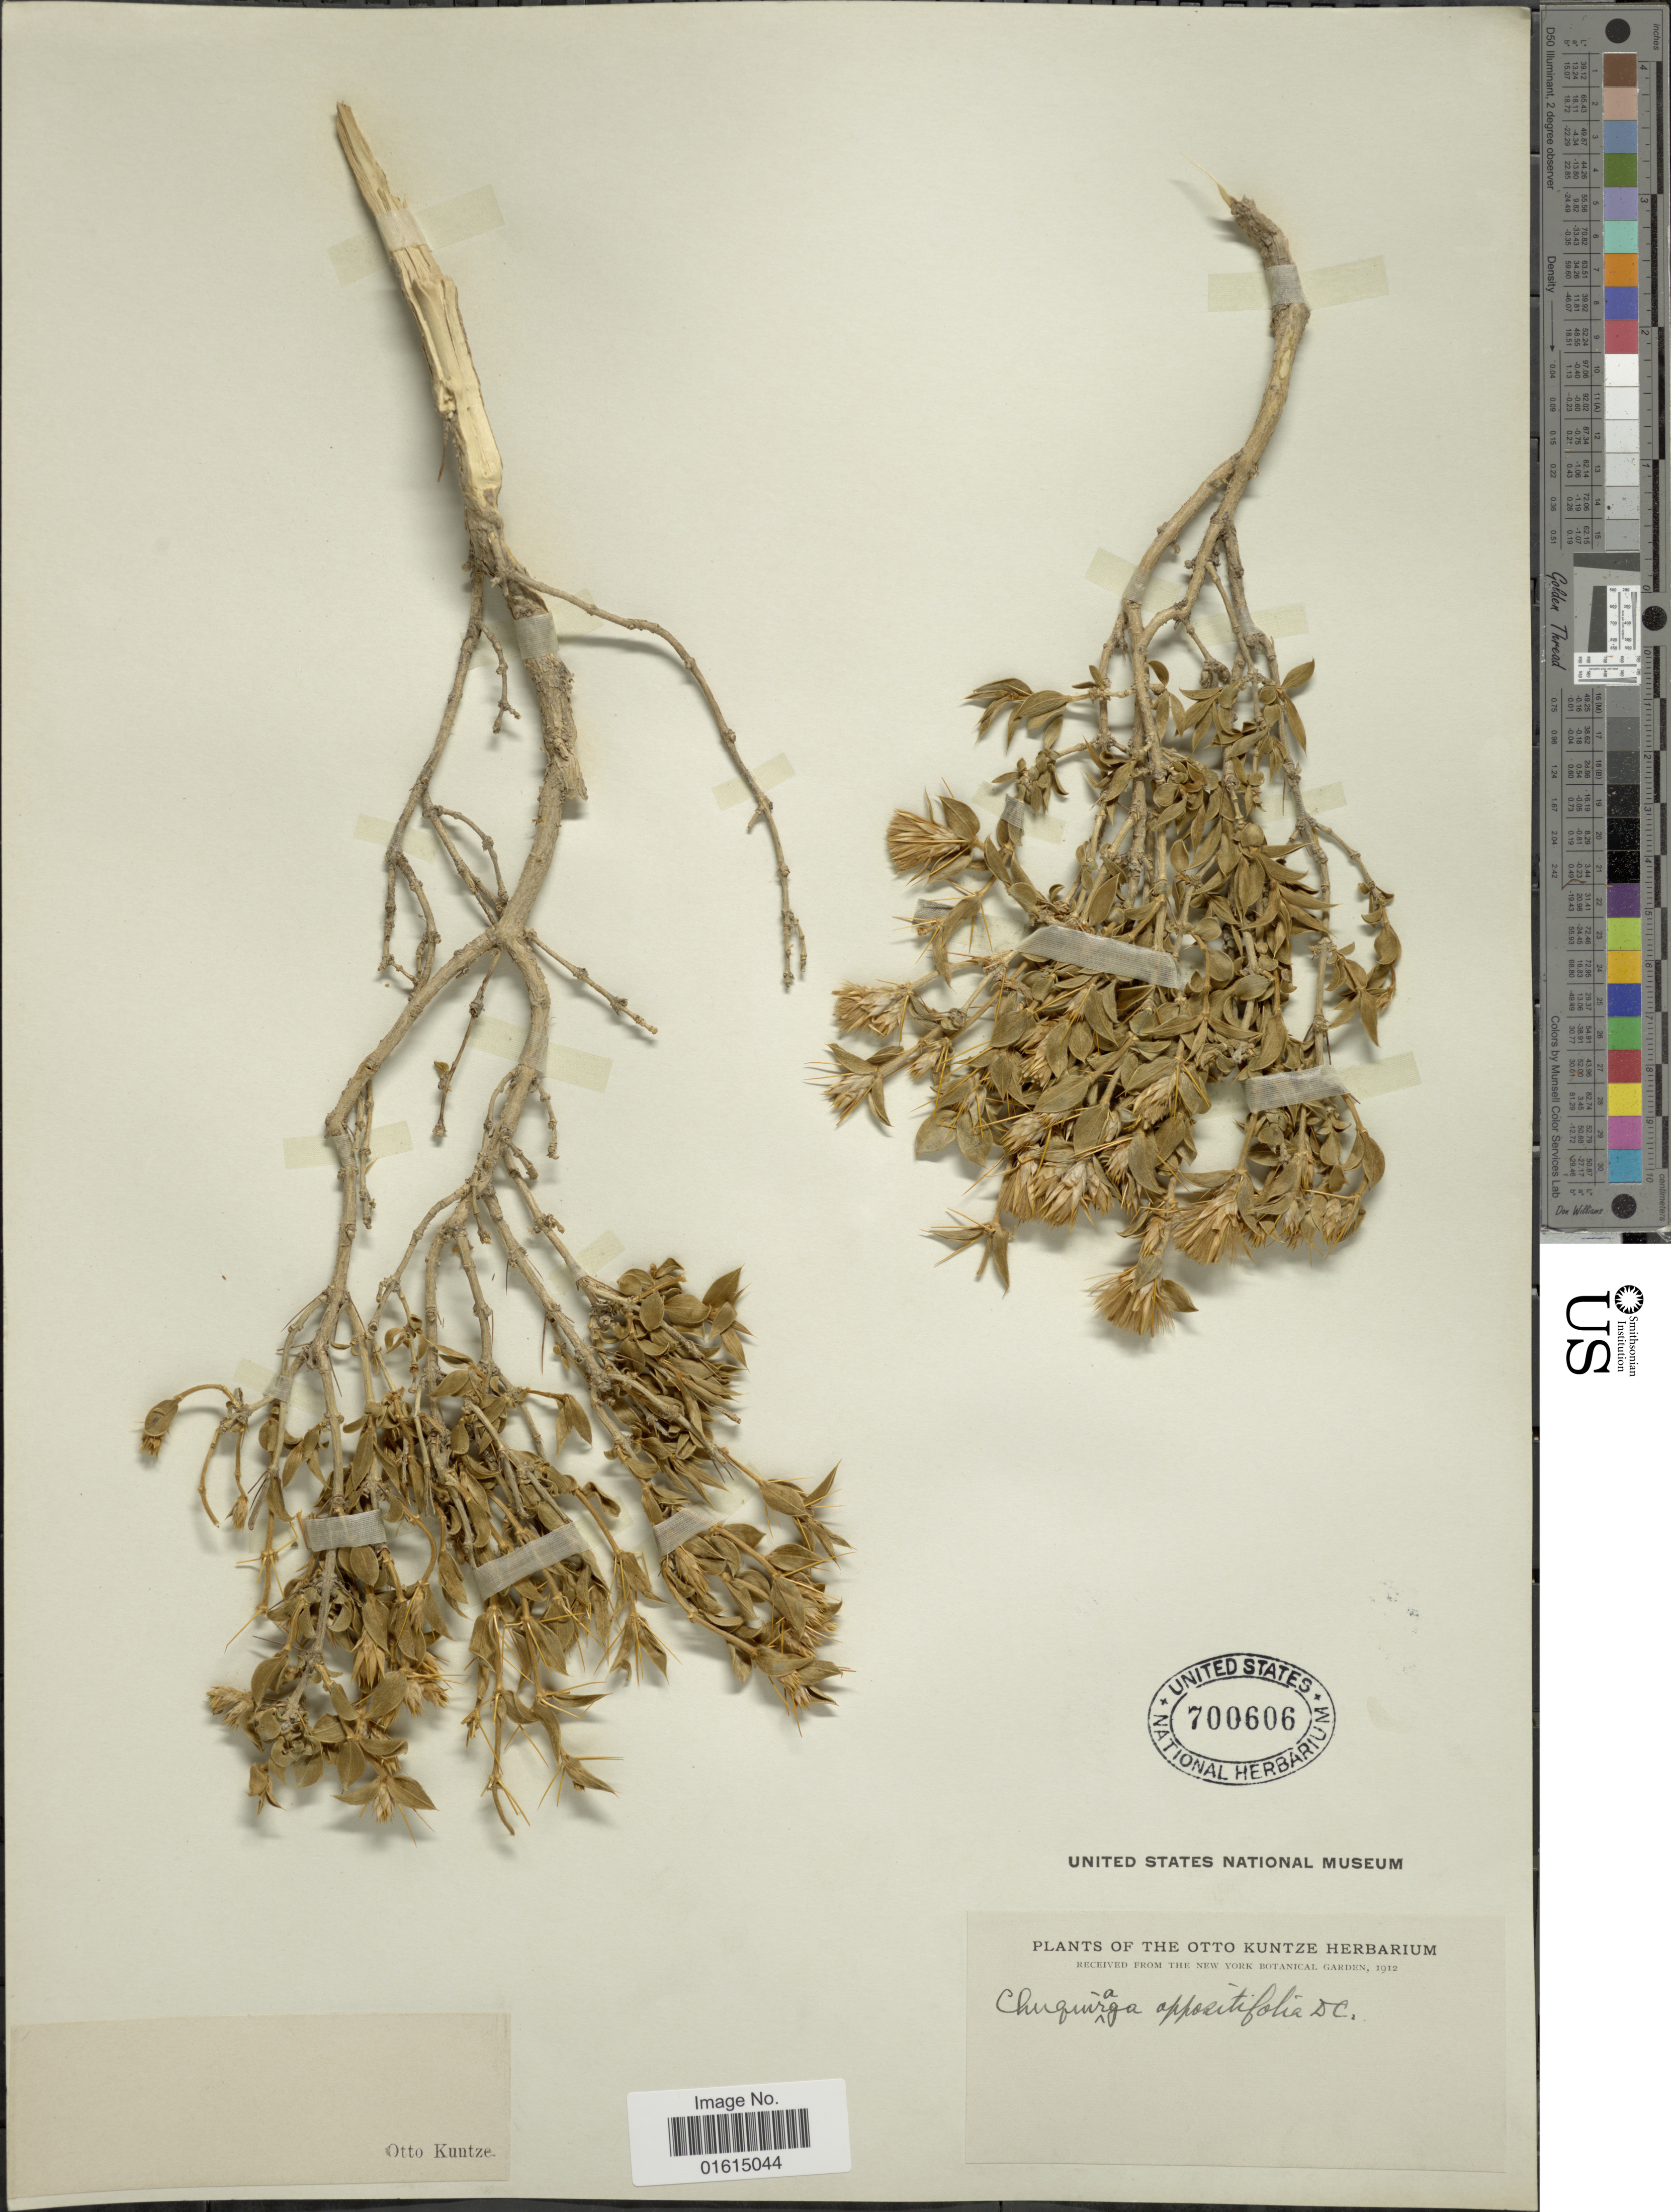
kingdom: Plantae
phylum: Tracheophyta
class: Magnoliopsida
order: Asterales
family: Asteraceae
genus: Chuquiraga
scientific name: Chuquiraga oppositifolia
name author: D. Don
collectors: ex herb. Otto Kuntze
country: Chile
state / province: Región Metropolitana (RM)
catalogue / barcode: US 700606